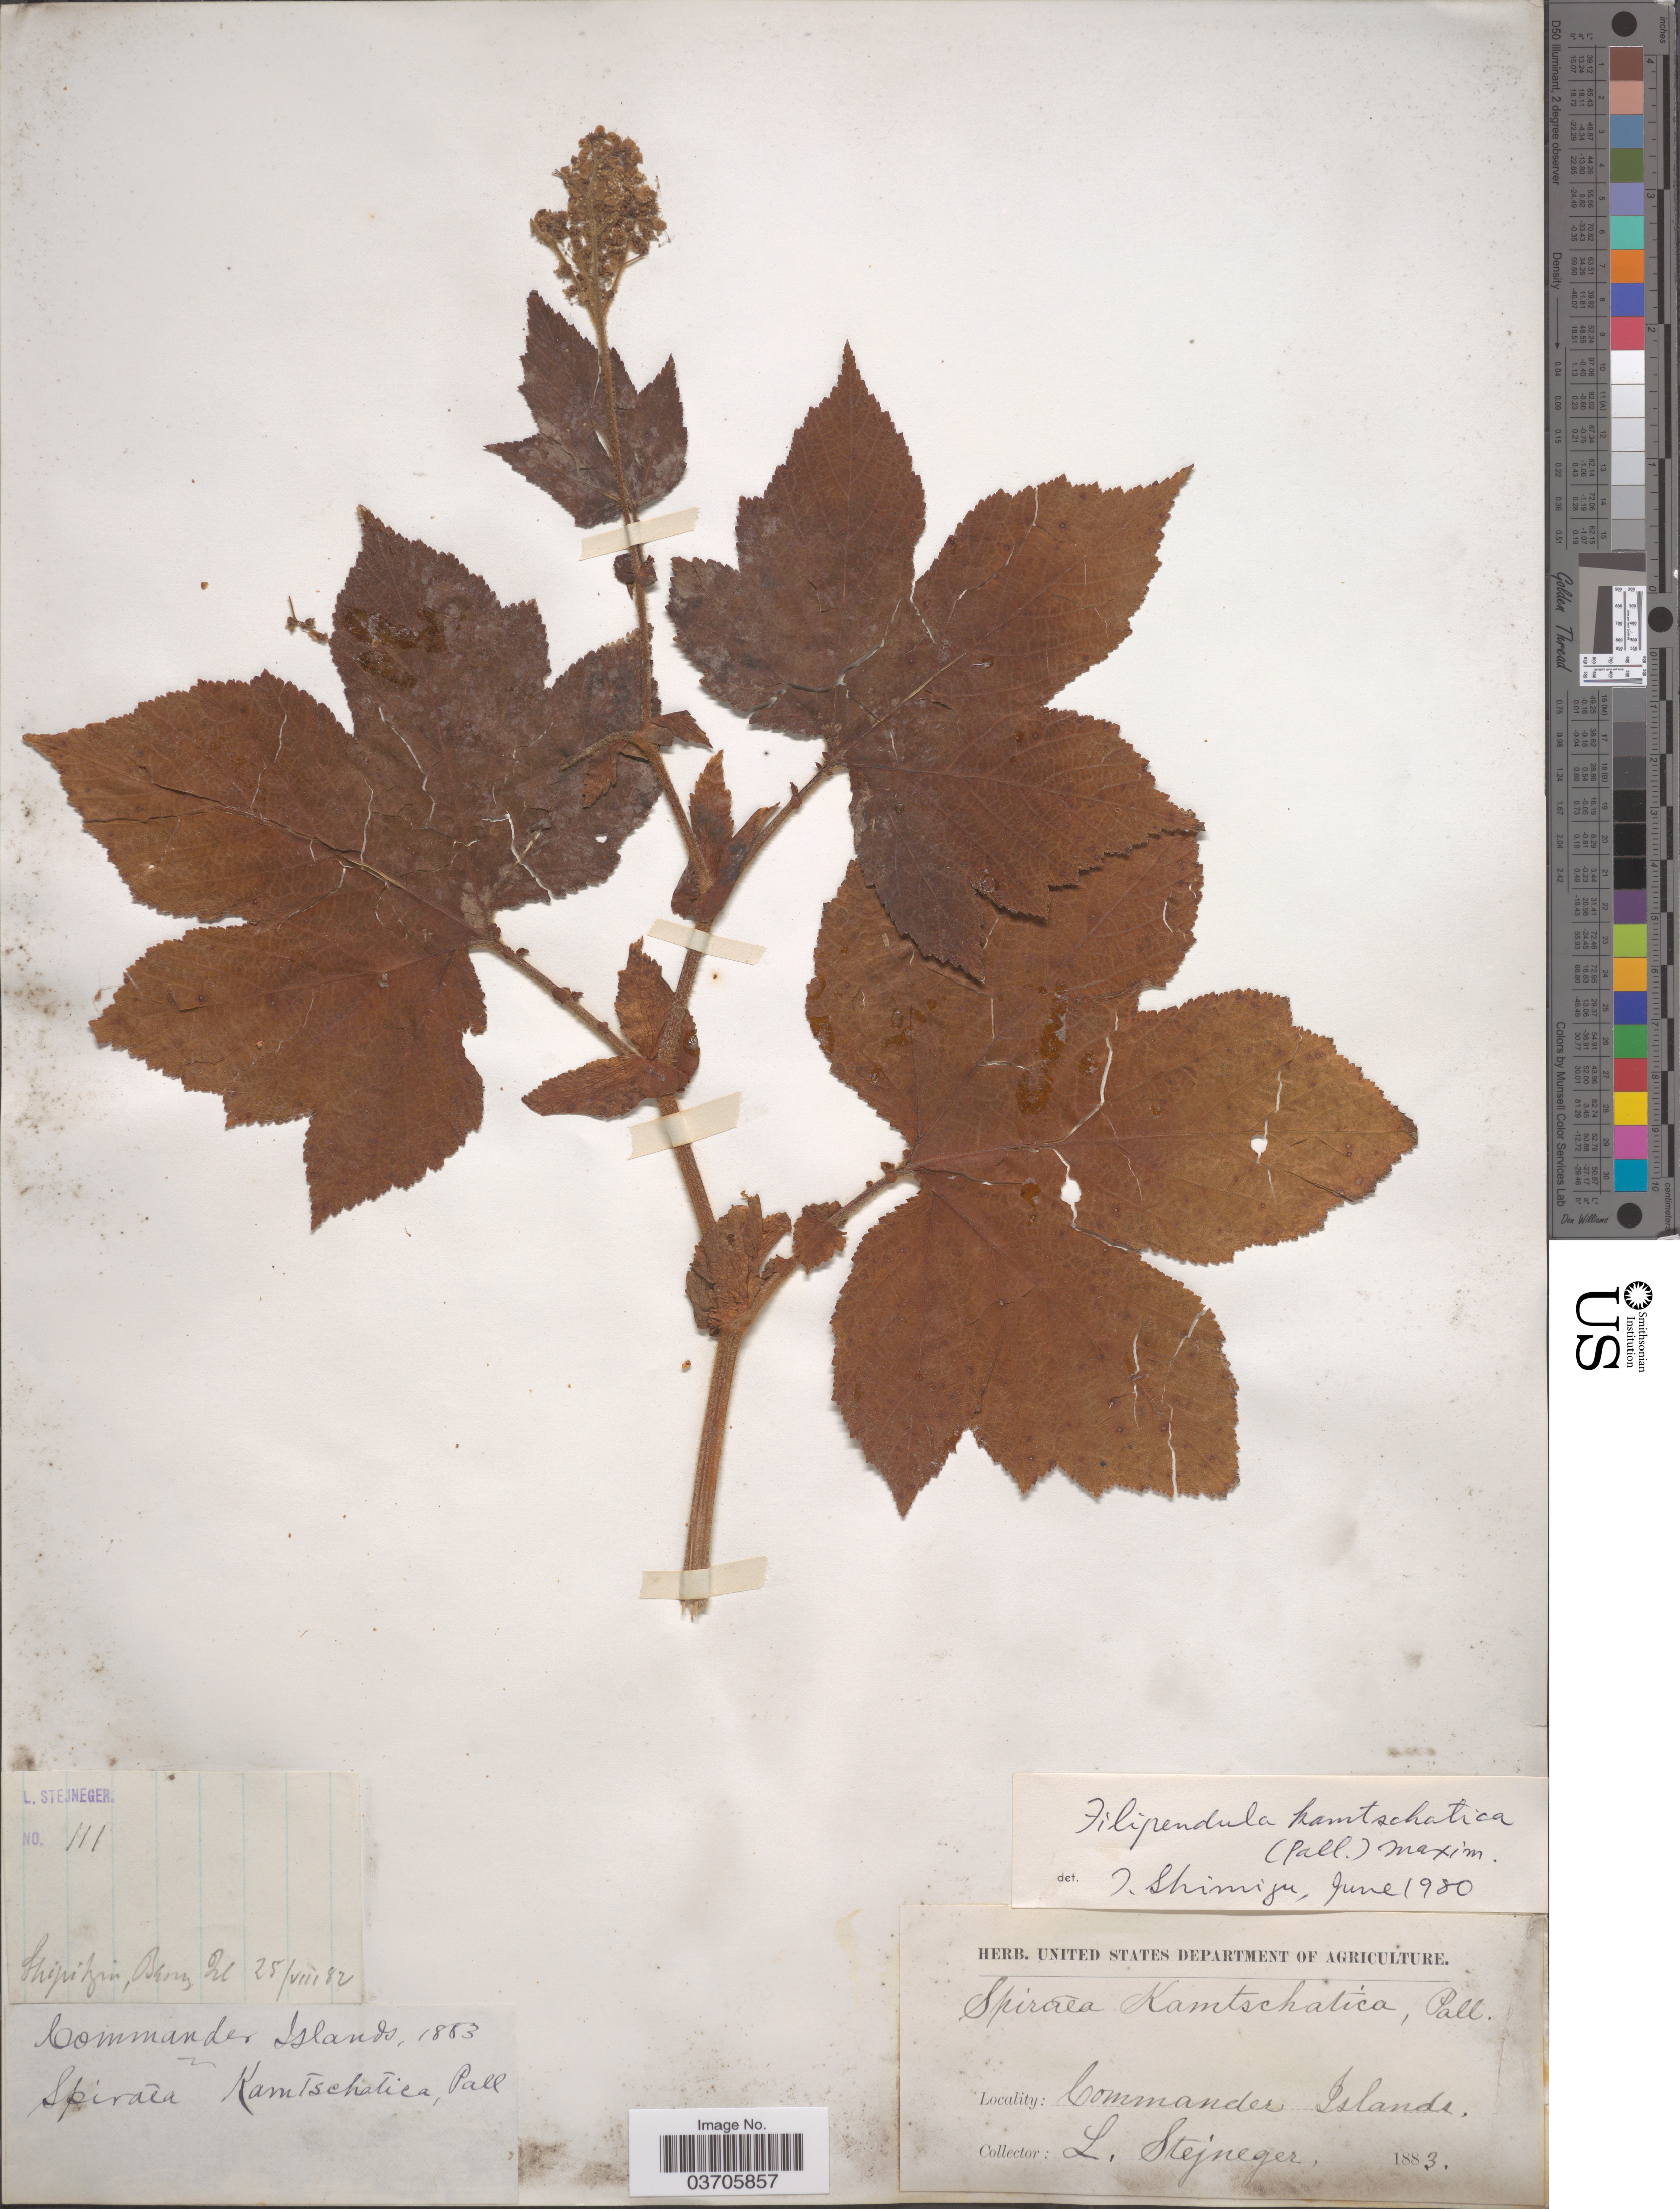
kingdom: Plantae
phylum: Tracheophyta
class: Magnoliopsida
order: Rosales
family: Rosaceae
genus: Filipendula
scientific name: Filipendula camtschatica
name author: (Pall.) Maxim.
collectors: L. Stejneger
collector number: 111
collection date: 1882-08-25/1883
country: Russian Federation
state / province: Kamchatka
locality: Commander Islands. Bering Isl.